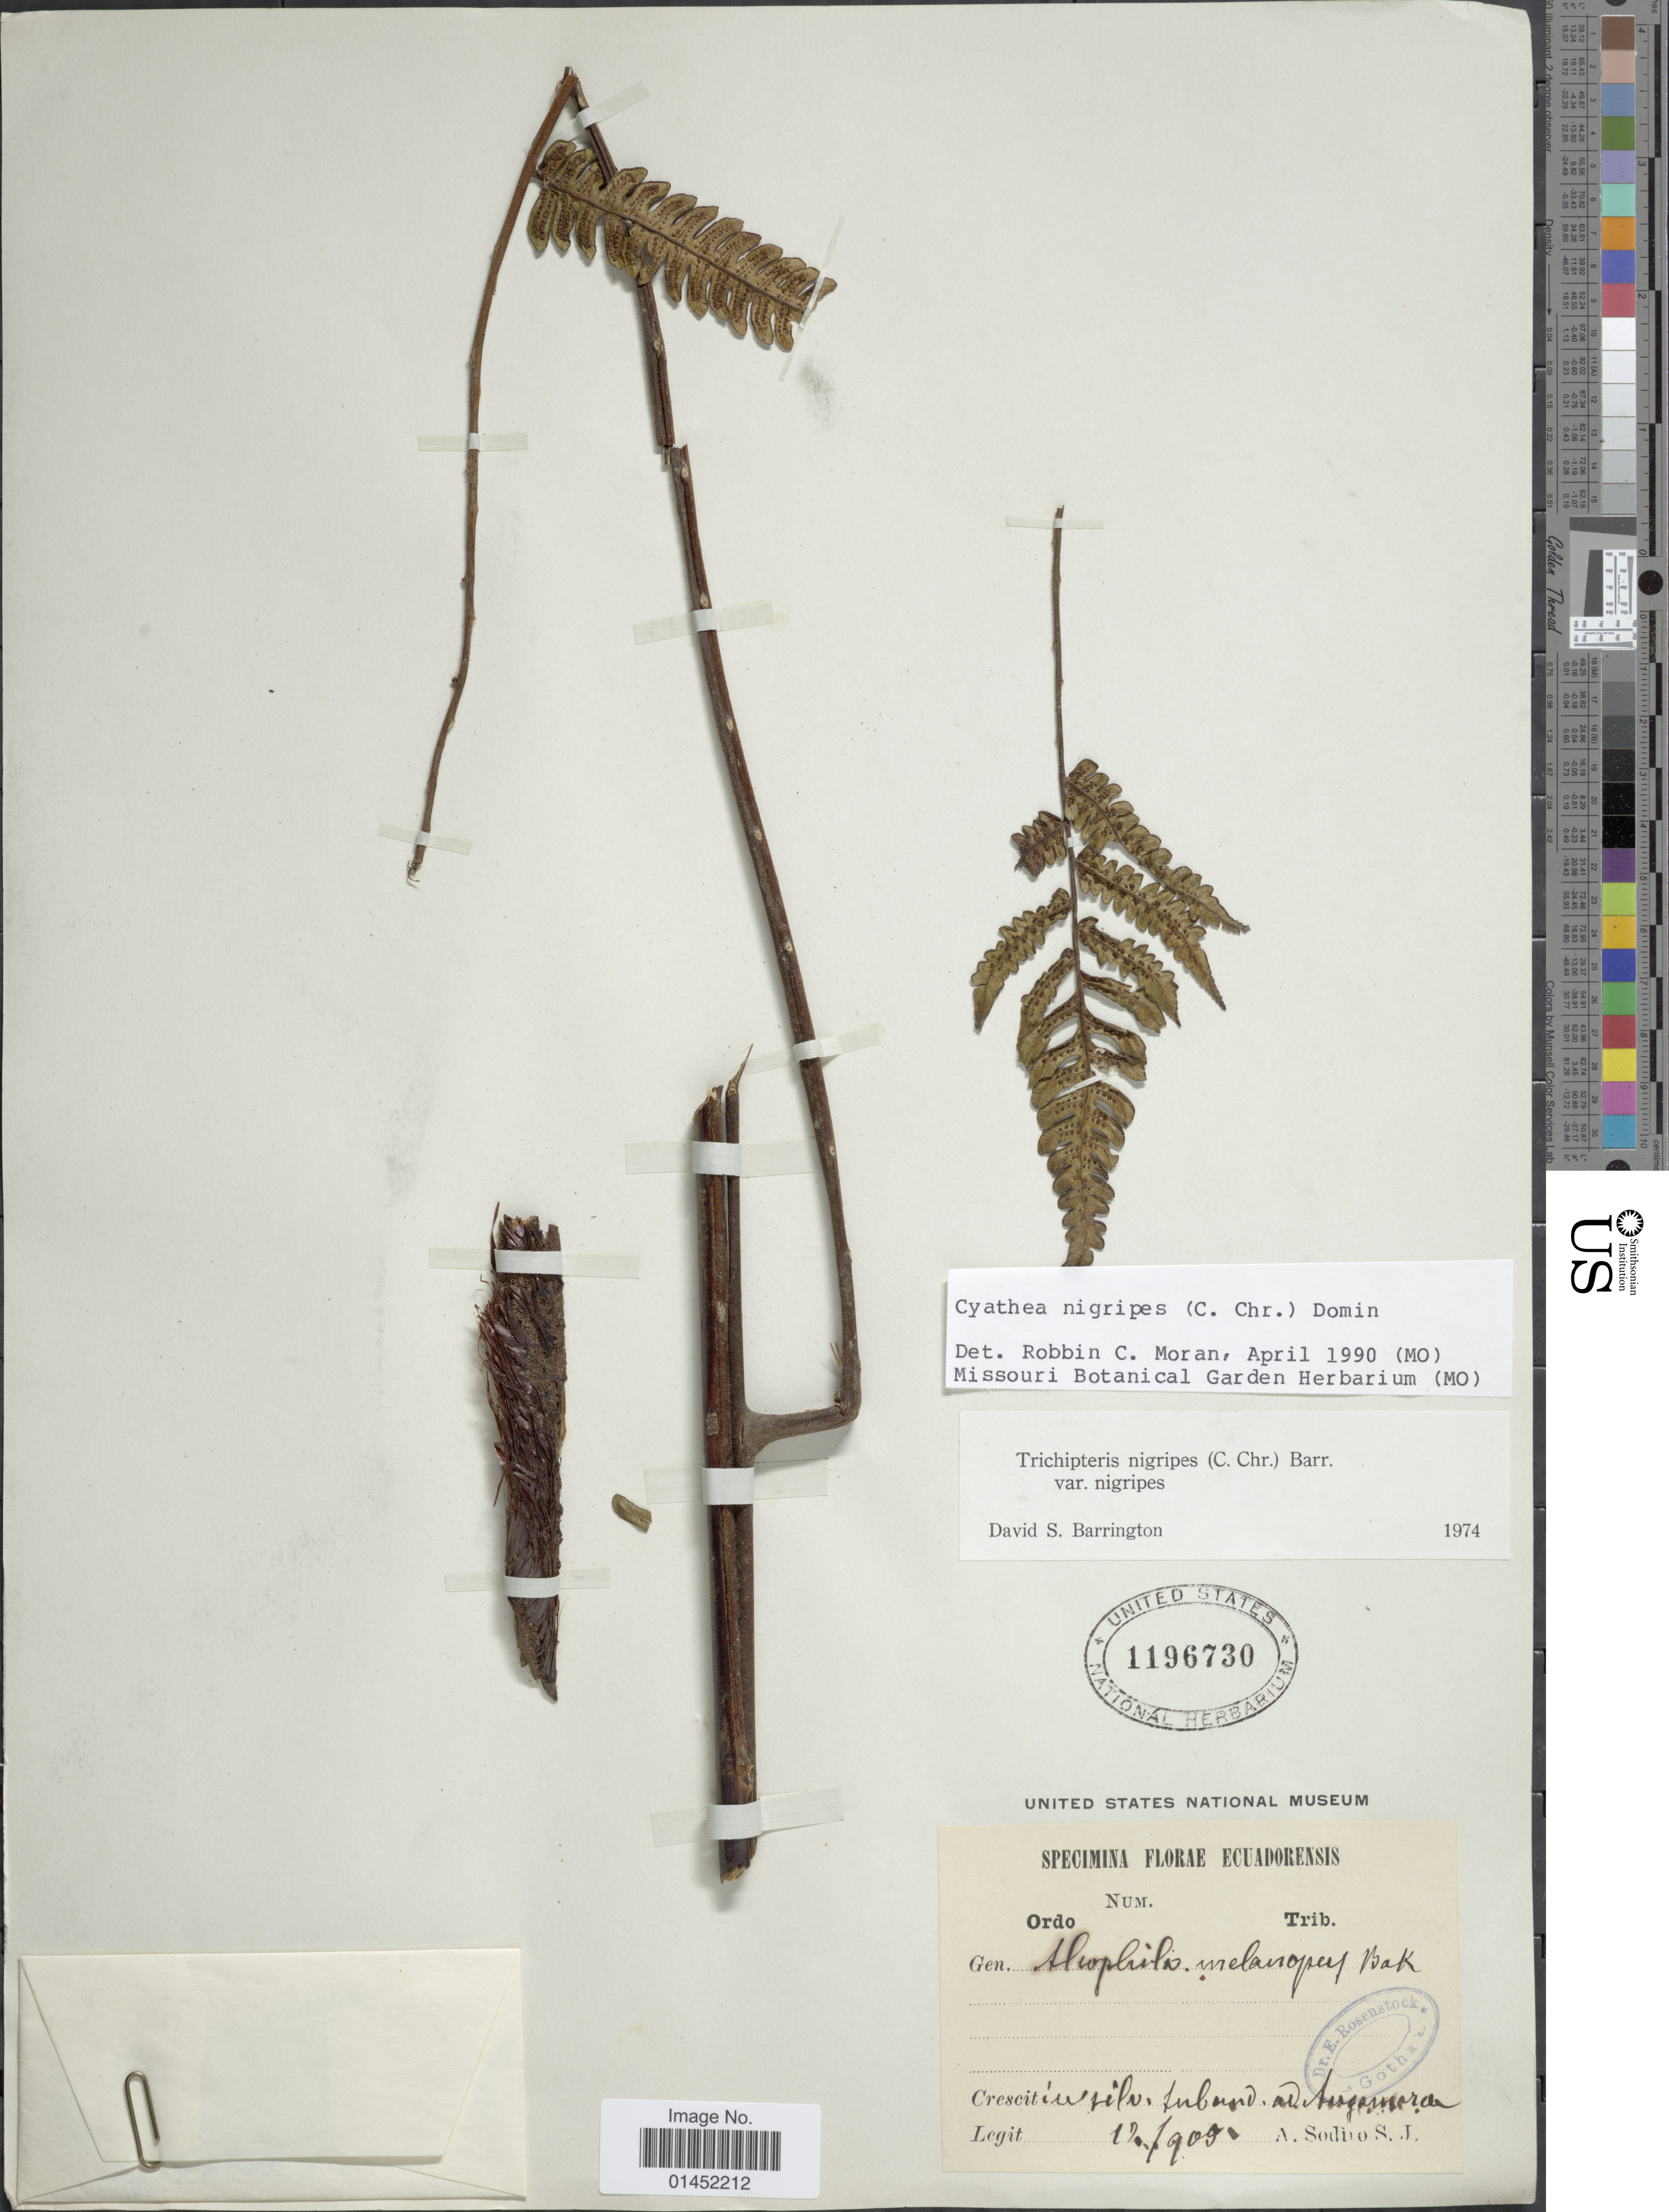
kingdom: Plantae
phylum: Tracheophyta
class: Polypodiopsida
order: Cyatheales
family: Cyatheaceae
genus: Cyathea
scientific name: Cyathea nigripes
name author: (C. Chr.) Domin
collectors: A. Sodiro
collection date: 1905-12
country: Ecuador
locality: Ad Angamarca.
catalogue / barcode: US 1196730